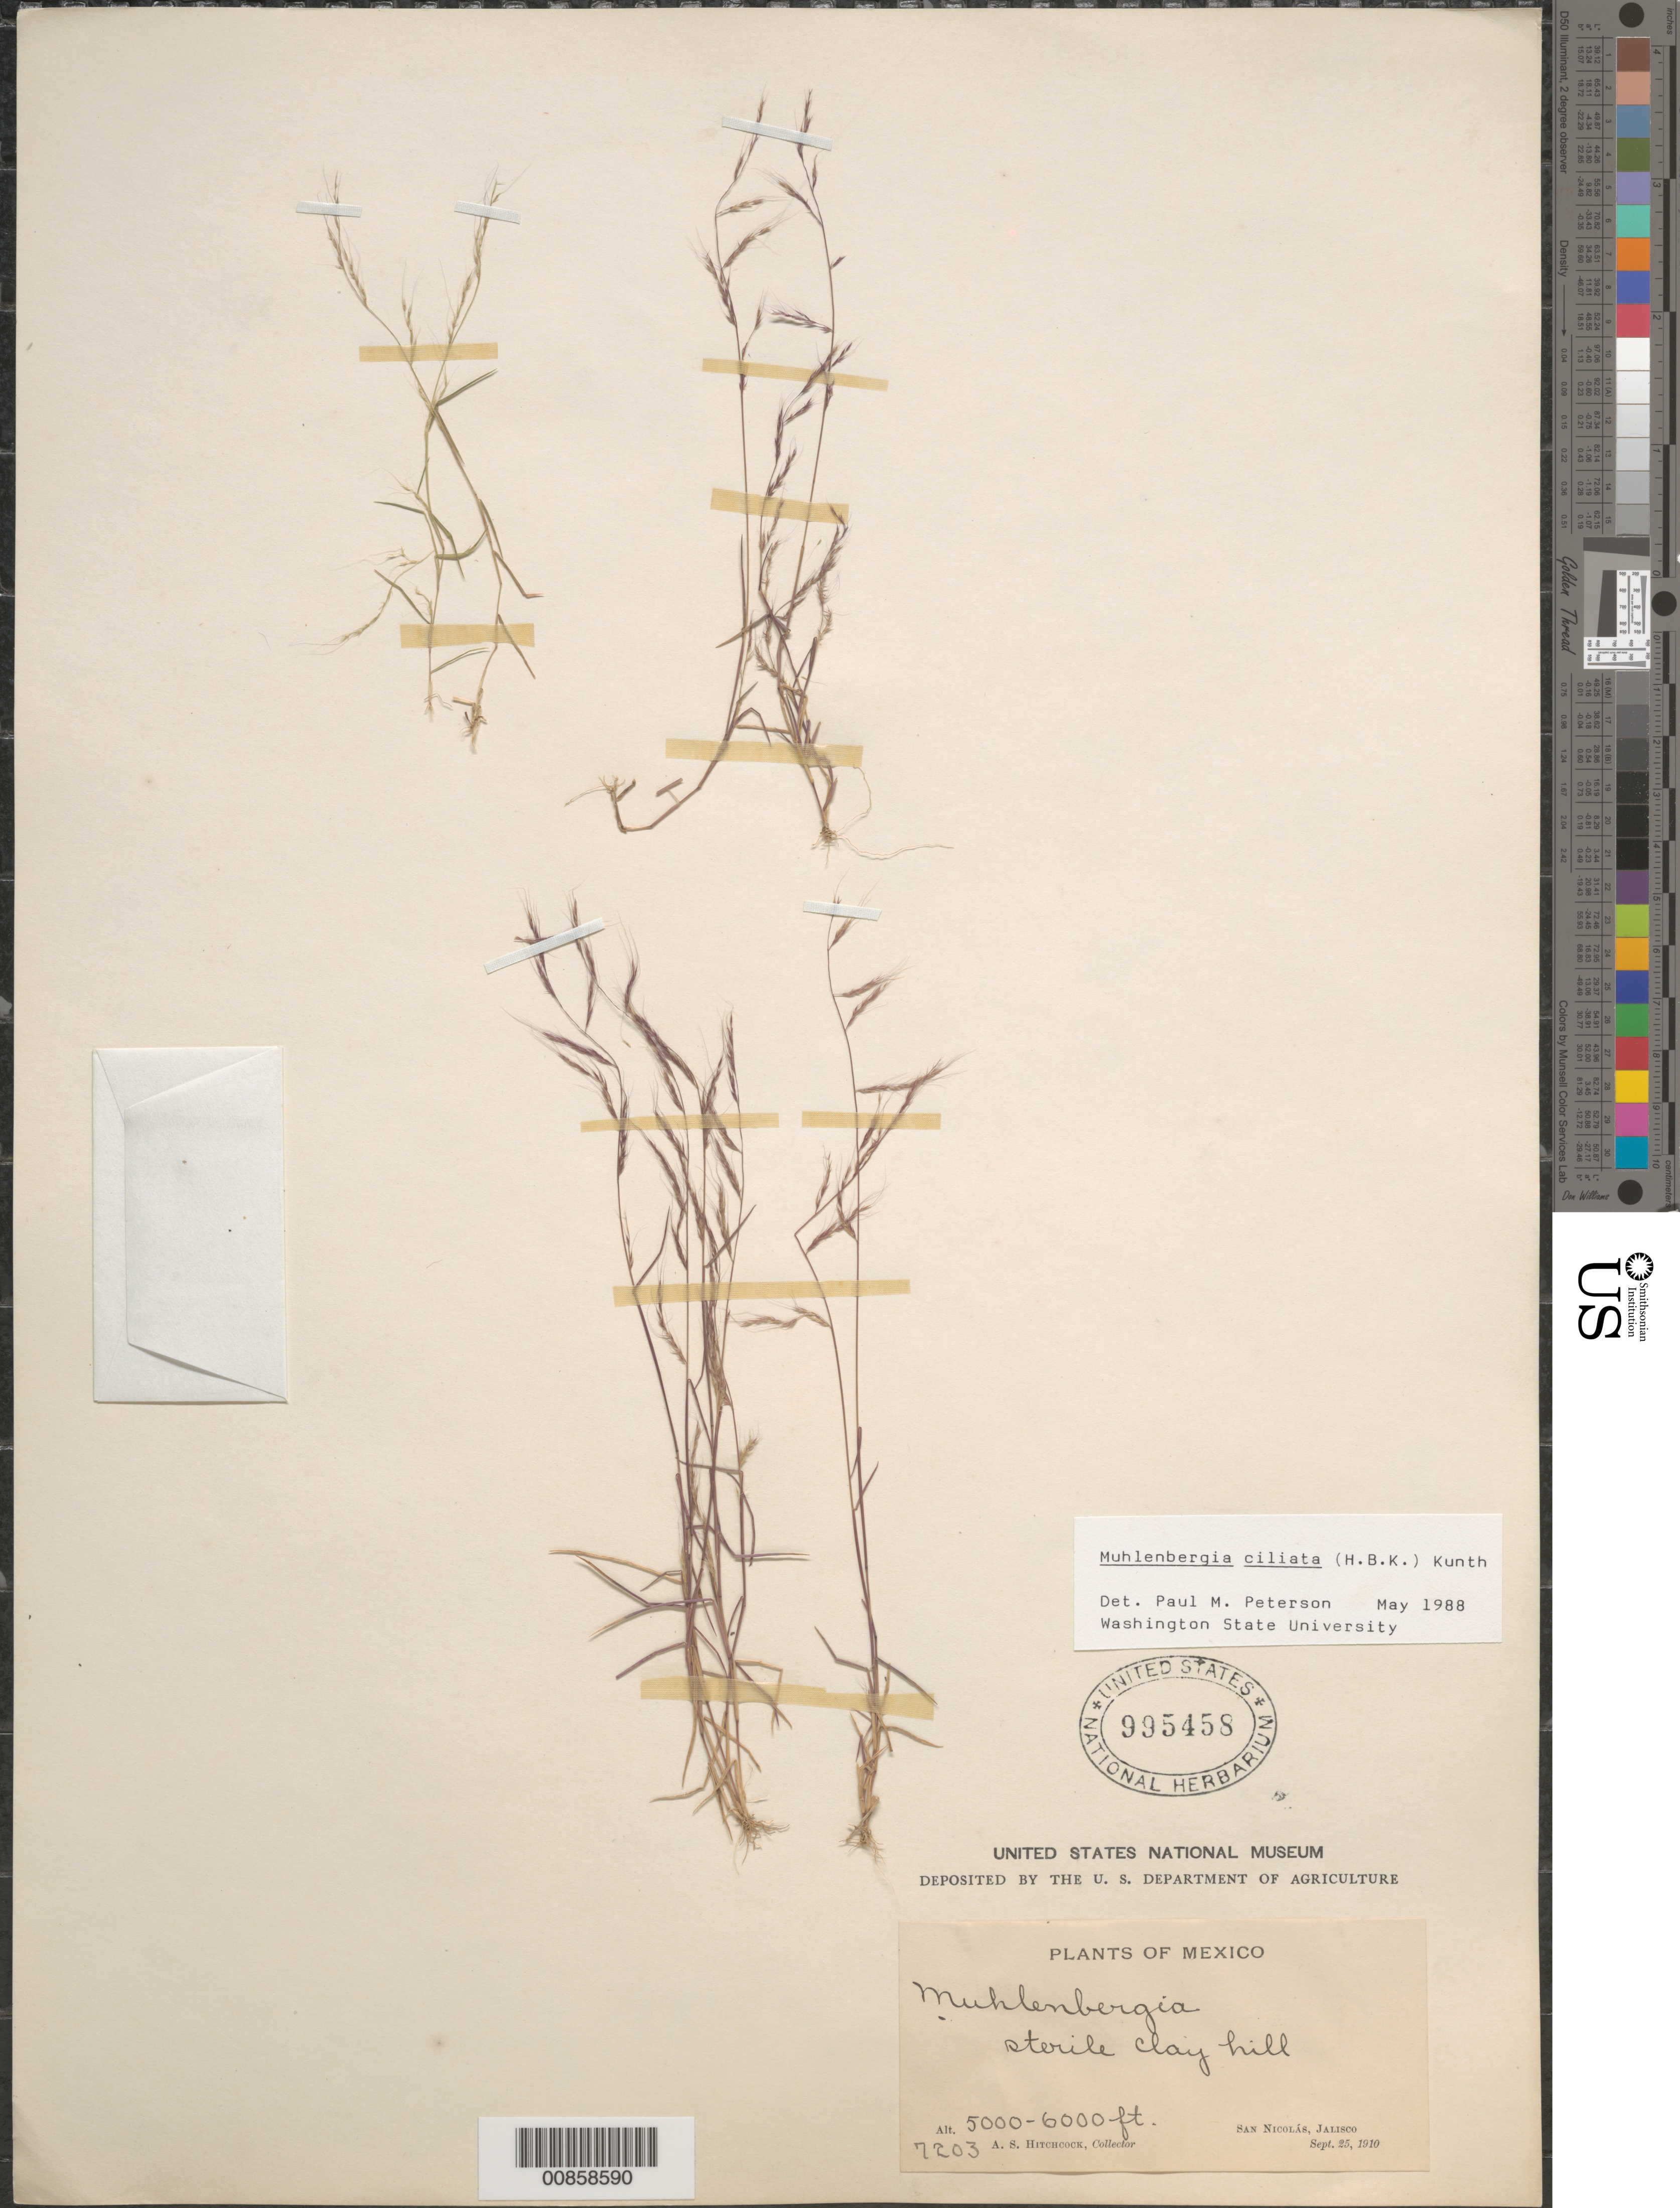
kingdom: Plantae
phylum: Tracheophyta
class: Liliopsida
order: Poales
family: Poaceae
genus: Muhlenbergia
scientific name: Muhlenbergia ciliata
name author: (Kunth) Trin.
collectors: A. S. Hitchcock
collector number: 7203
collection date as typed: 25 Sep 1910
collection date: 1910-09-25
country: Mexico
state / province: Jalisco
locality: San Nicolas, Jal.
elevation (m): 1829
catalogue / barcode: US 995458